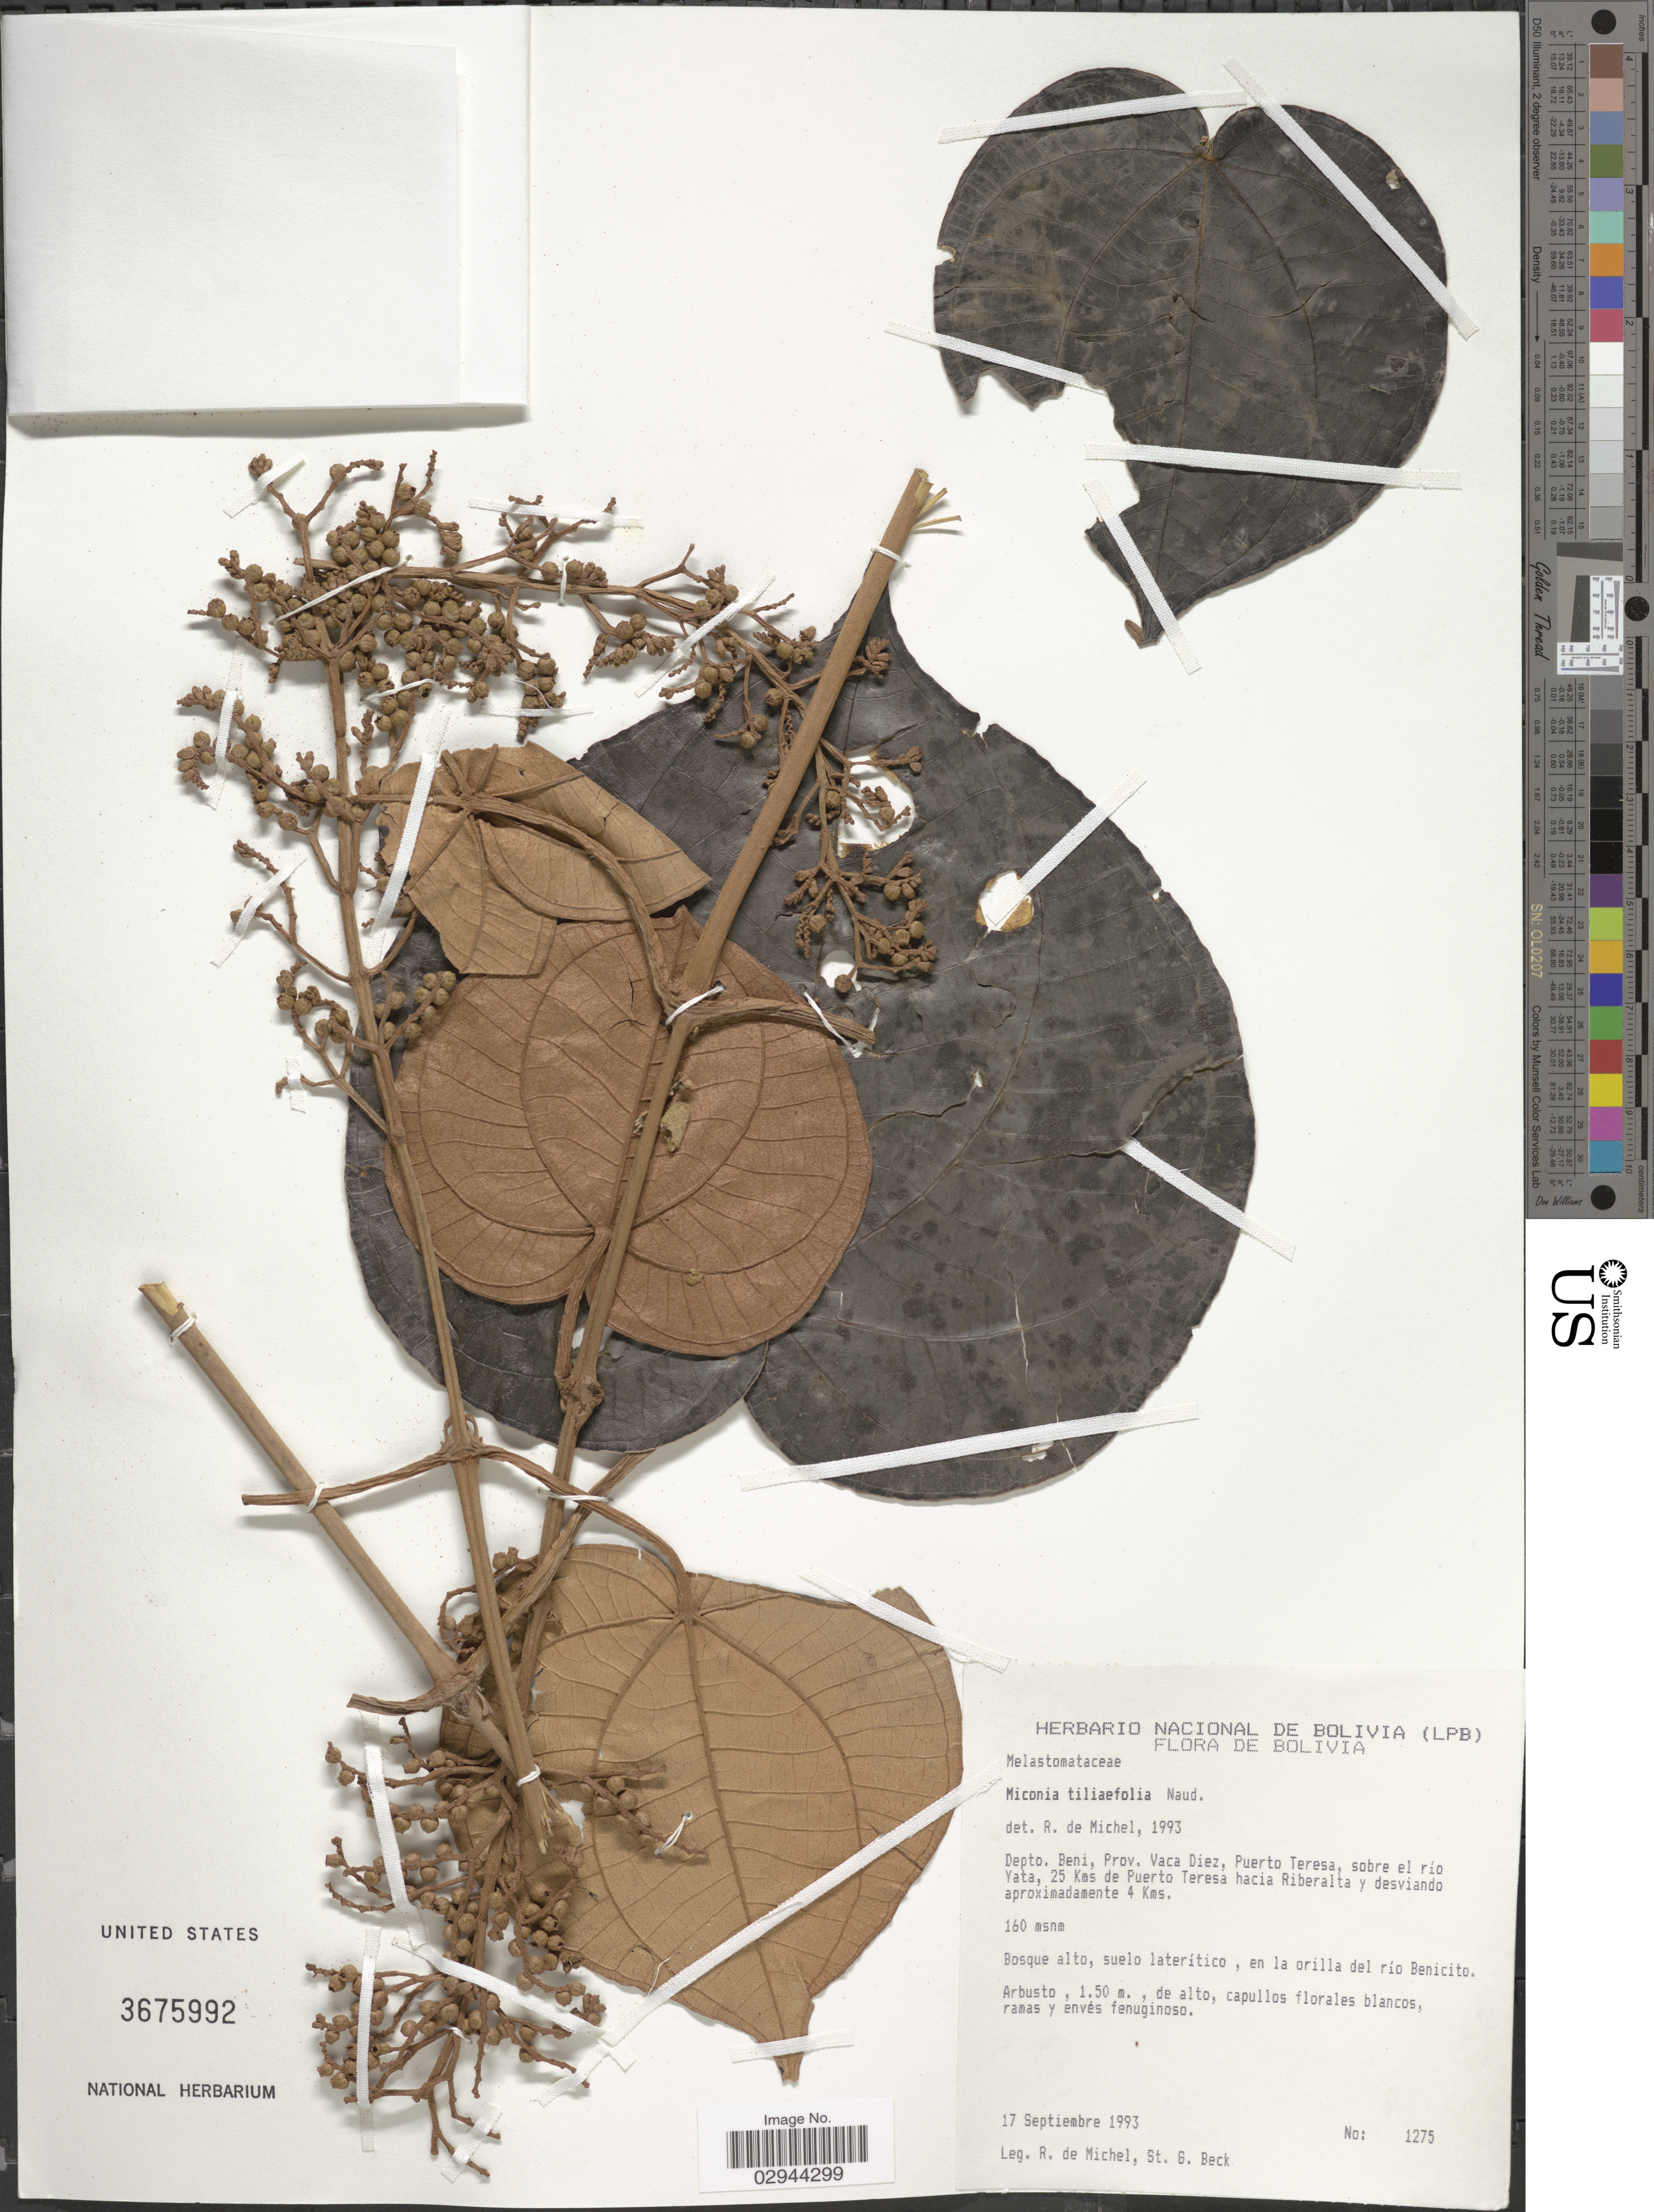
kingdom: Plantae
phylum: Tracheophyta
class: Magnoliopsida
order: Myrtales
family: Melastomataceae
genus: Miconia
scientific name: Miconia tiliifolia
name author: Naudin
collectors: d. Michel R. & S. G. Beck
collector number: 1275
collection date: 1993-09-17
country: Bolivia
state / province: Beni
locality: Depto. Beni, Prov. Vaca Diez, Puerto Teresa, sobre el río Yata, 25 Kms de Puerto Teresa hacia Riberalta y desviando aproximadamente 4 Kms, Bosque alto, suelo laterítico, en la orilla del río Benicito.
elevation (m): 160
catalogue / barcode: US 3675992